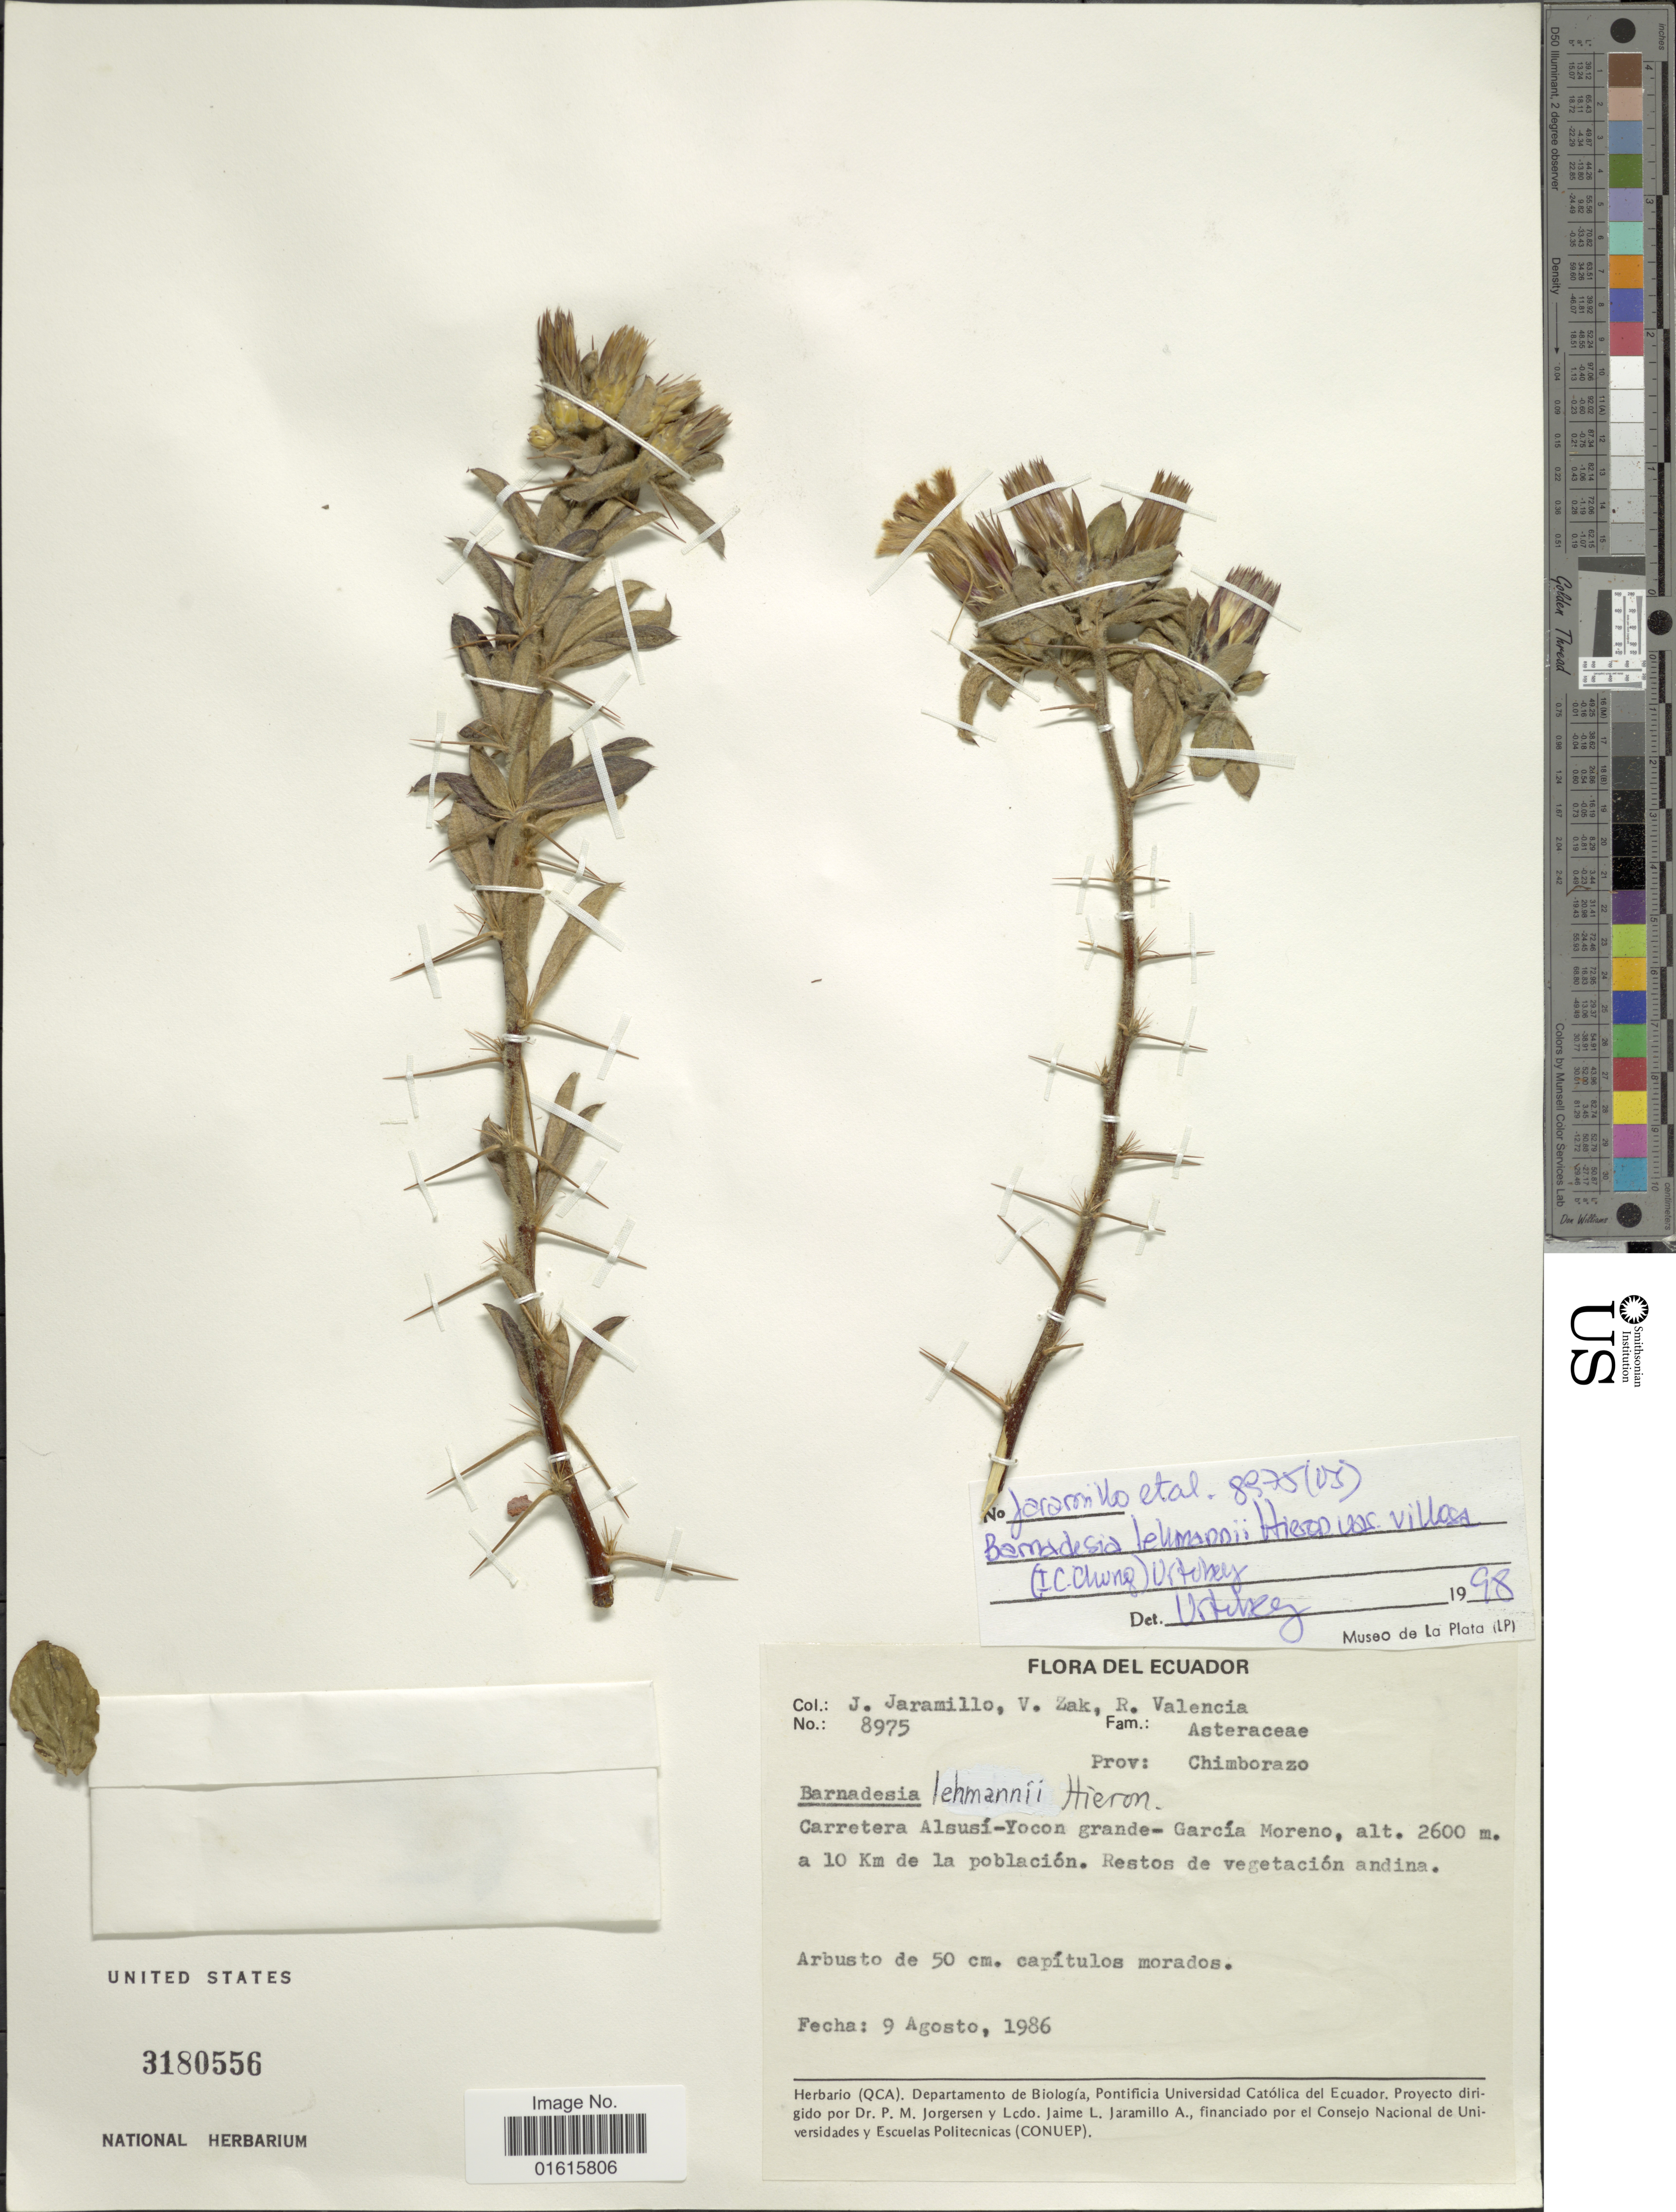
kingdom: Plantae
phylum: Tracheophyta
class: Magnoliopsida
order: Asterales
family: Asteraceae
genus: Barnadesia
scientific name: Barnadesia lehmannii var. villosa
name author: (I.C. Chung) Urtubey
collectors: J. Jaramilo, V. Zak & R. Valencia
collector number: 8975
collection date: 1986-08-09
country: Ecuador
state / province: Chimborazo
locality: Carretera Alsusi-Yocon grande - Garcia Moreno a 10 km de la poblacion. Restis de vegetacion andina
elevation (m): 2600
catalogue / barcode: US 3180556